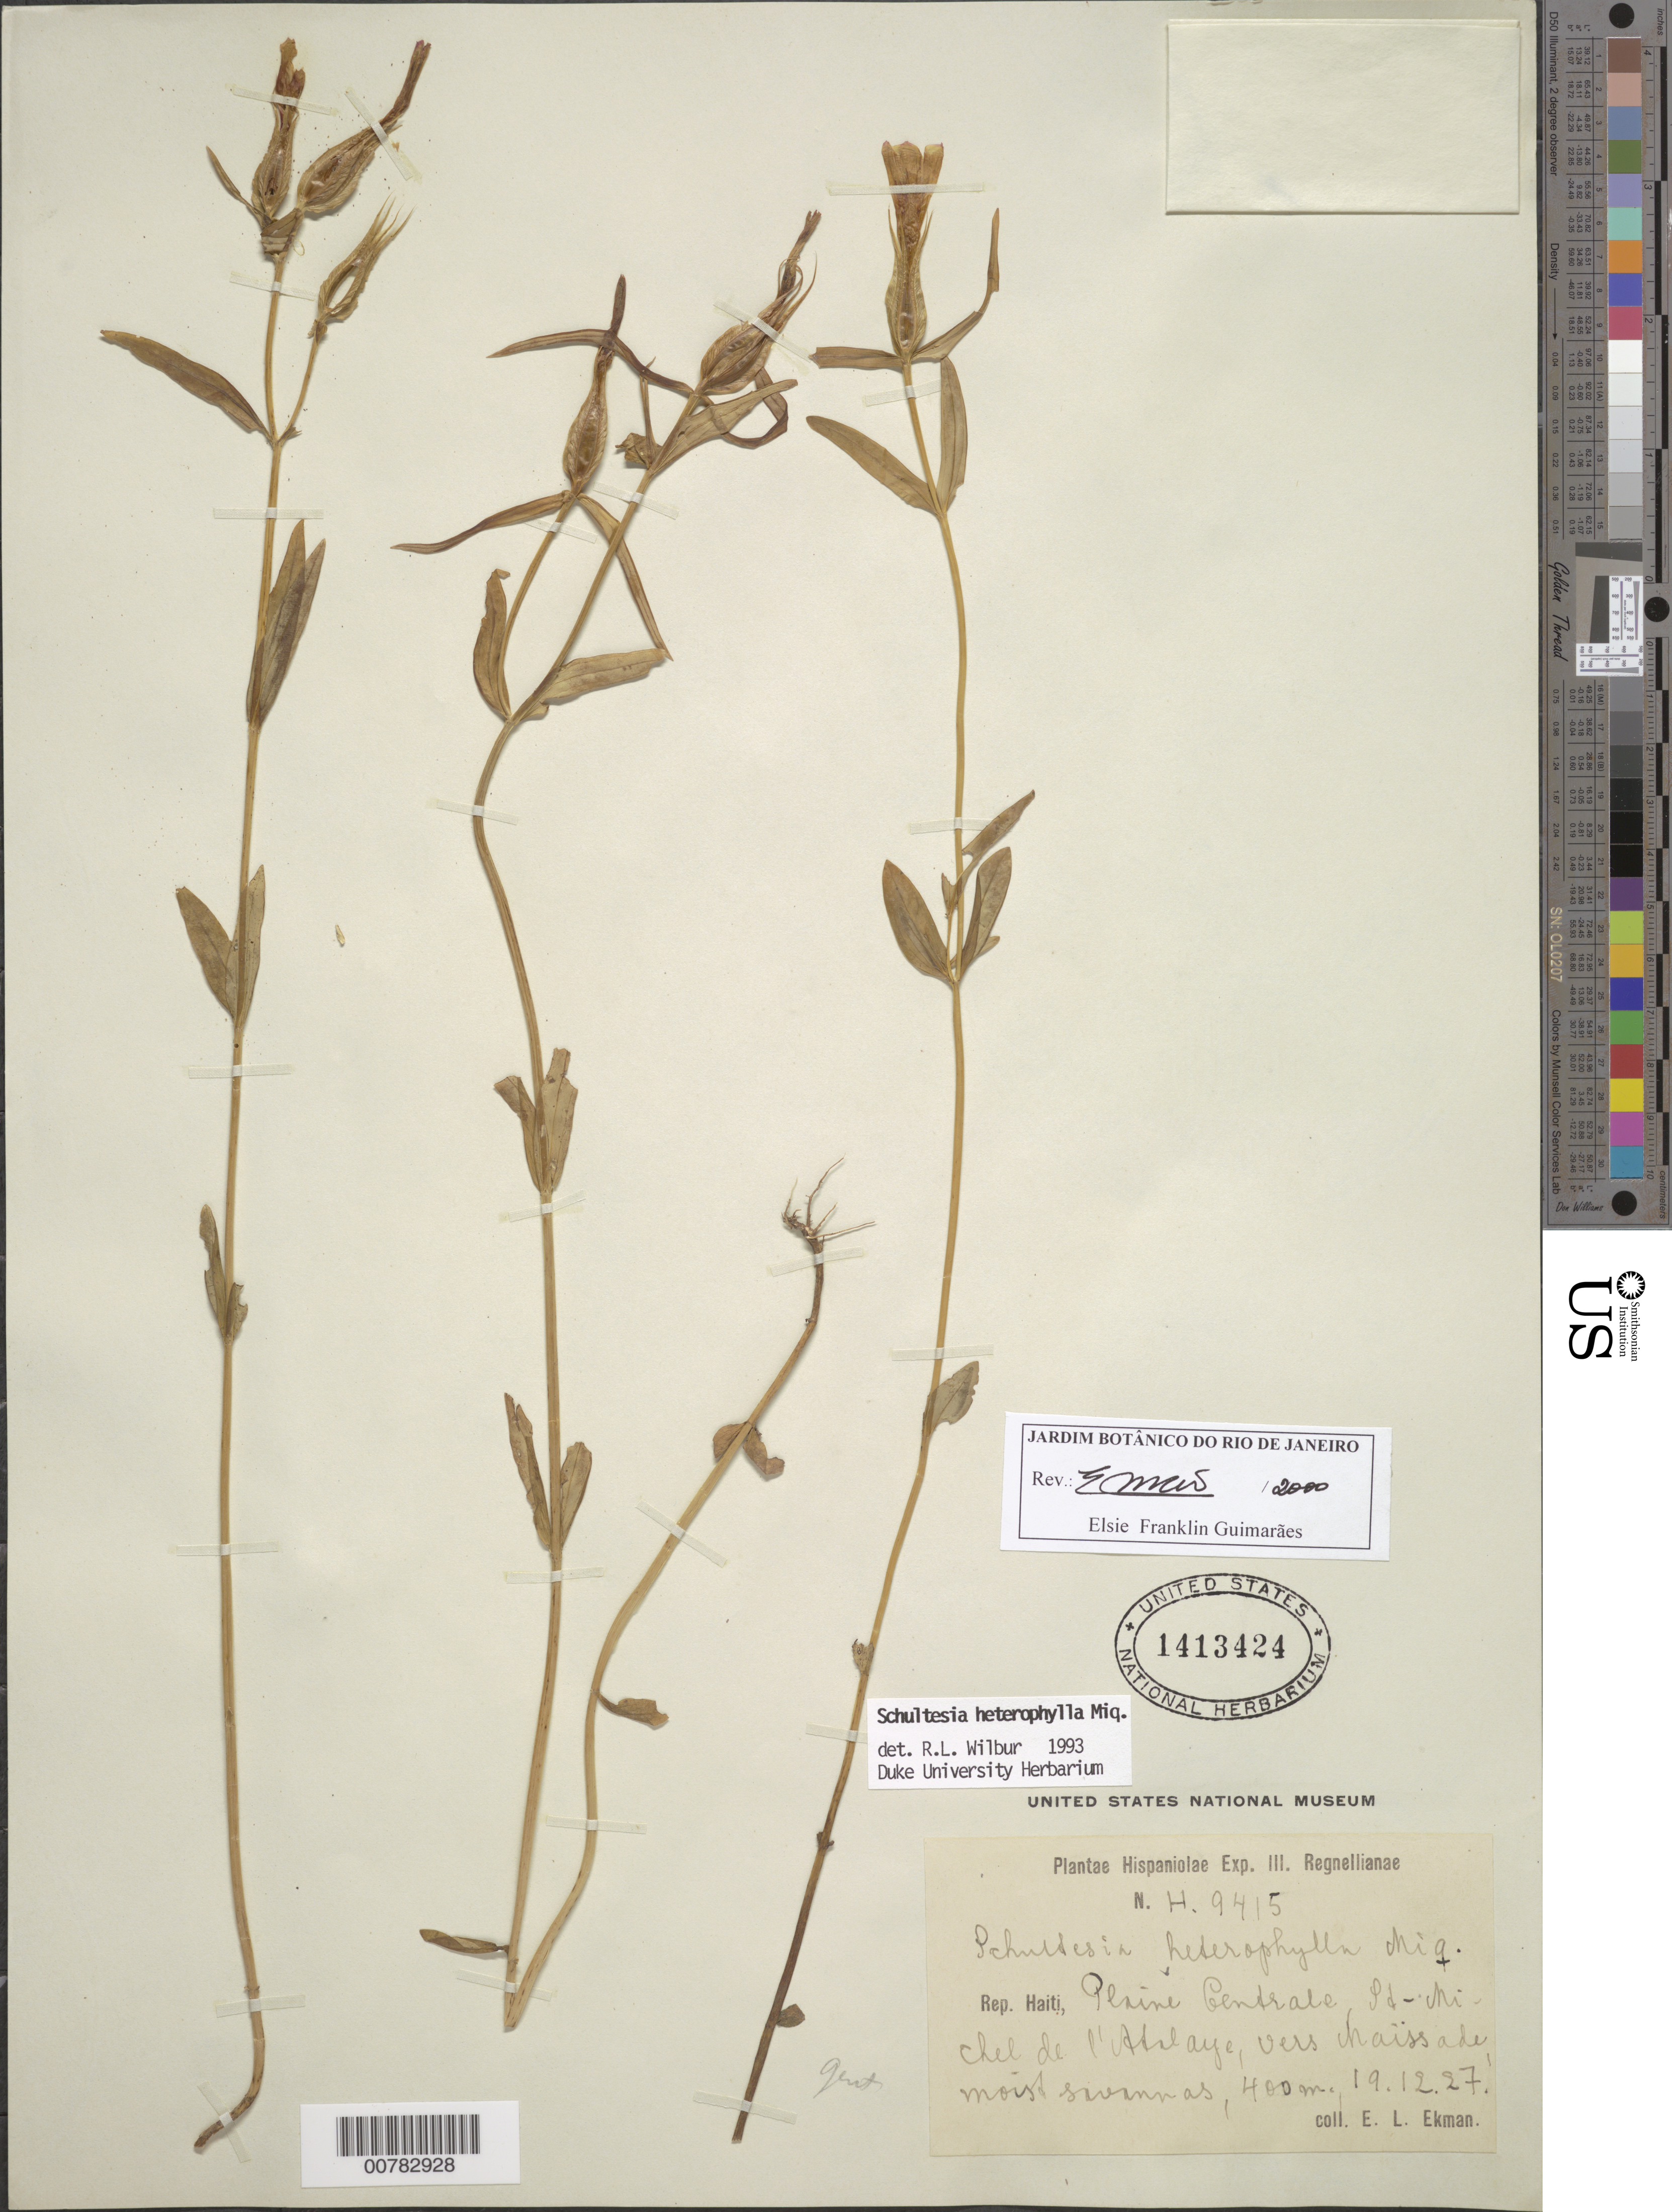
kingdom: Plantae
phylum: Tracheophyta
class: Magnoliopsida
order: Gentianales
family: Gentianaceae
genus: Schultesia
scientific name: Schultesia brachyptera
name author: Cham.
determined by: Franklin, E.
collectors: E. L. Ekman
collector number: H 9415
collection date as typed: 19 Dec 1927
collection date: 1927-12-19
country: Haiti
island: Hispaniola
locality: Plaine Centrale, St. Michel de l'Atalaye.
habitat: "Vers haissade" moist savannas.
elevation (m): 400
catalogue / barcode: US 1413424